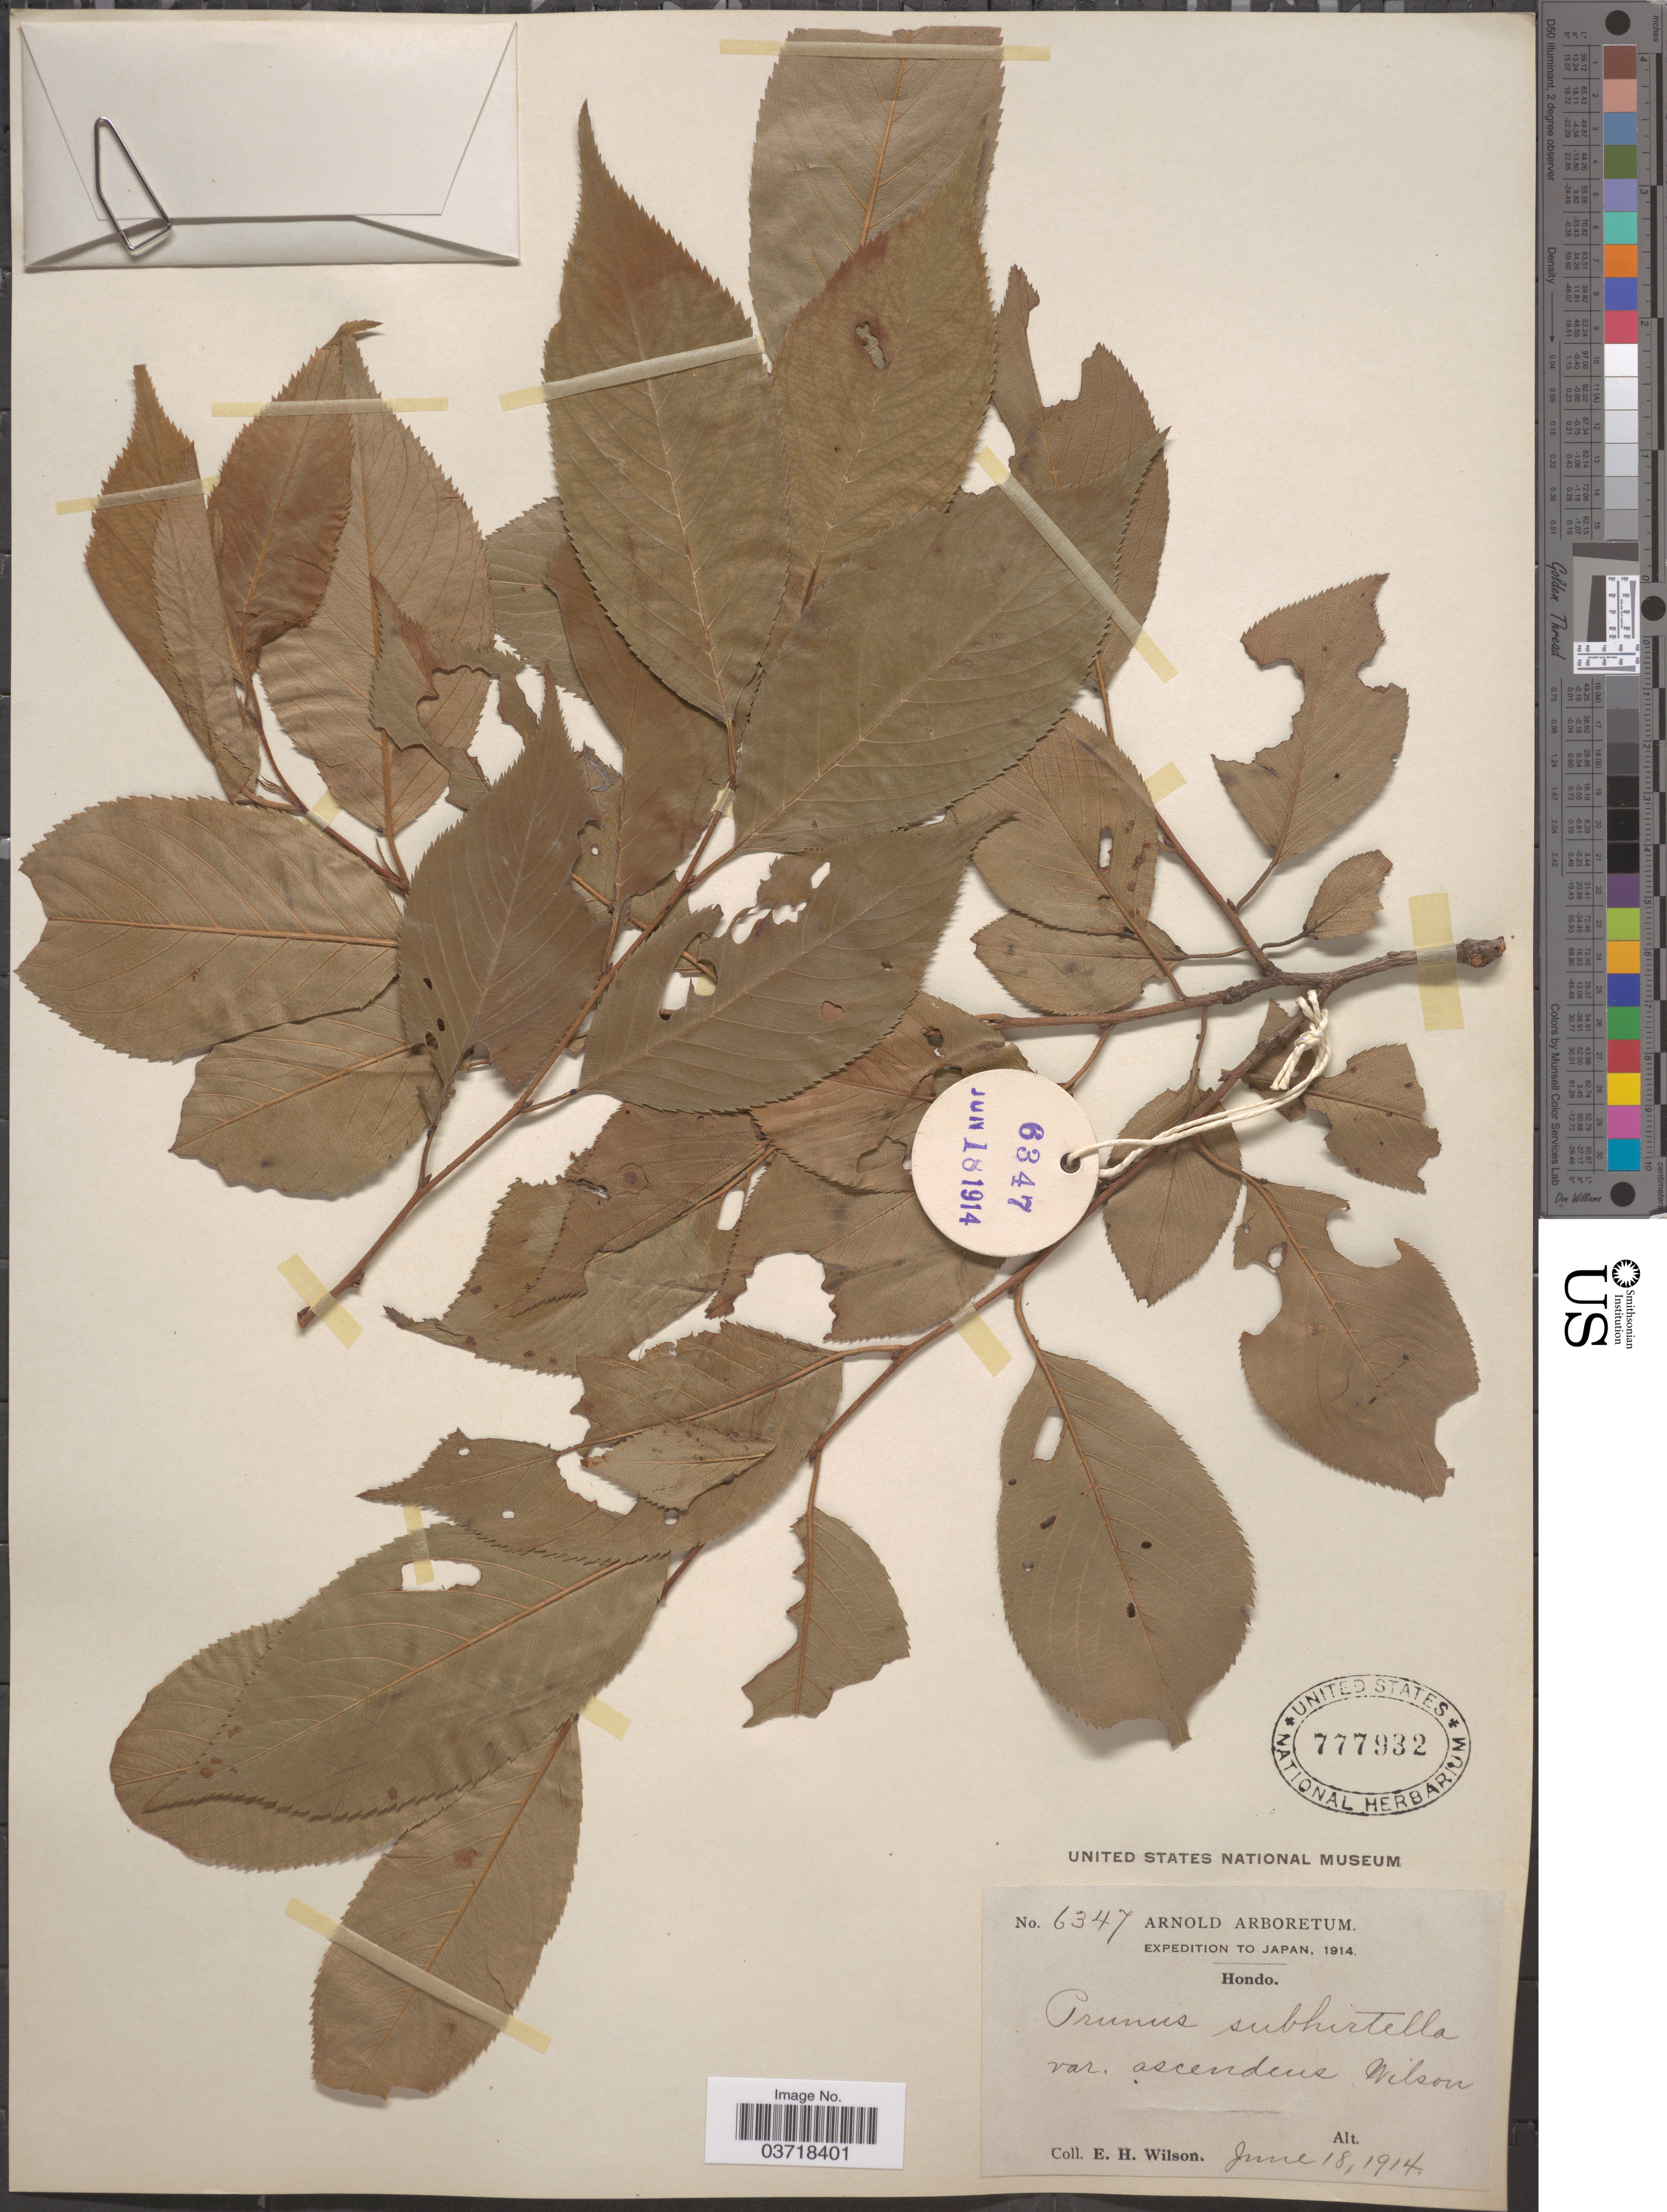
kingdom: Plantae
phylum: Tracheophyta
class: Magnoliopsida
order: Rosales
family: Rosaceae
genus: Prunus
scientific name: Prunus subhirtella var. ascendens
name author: (Makino) E.H. Wilson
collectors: E. Wilson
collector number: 6347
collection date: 1914-06-18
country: Japan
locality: Hondo.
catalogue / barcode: US 777932